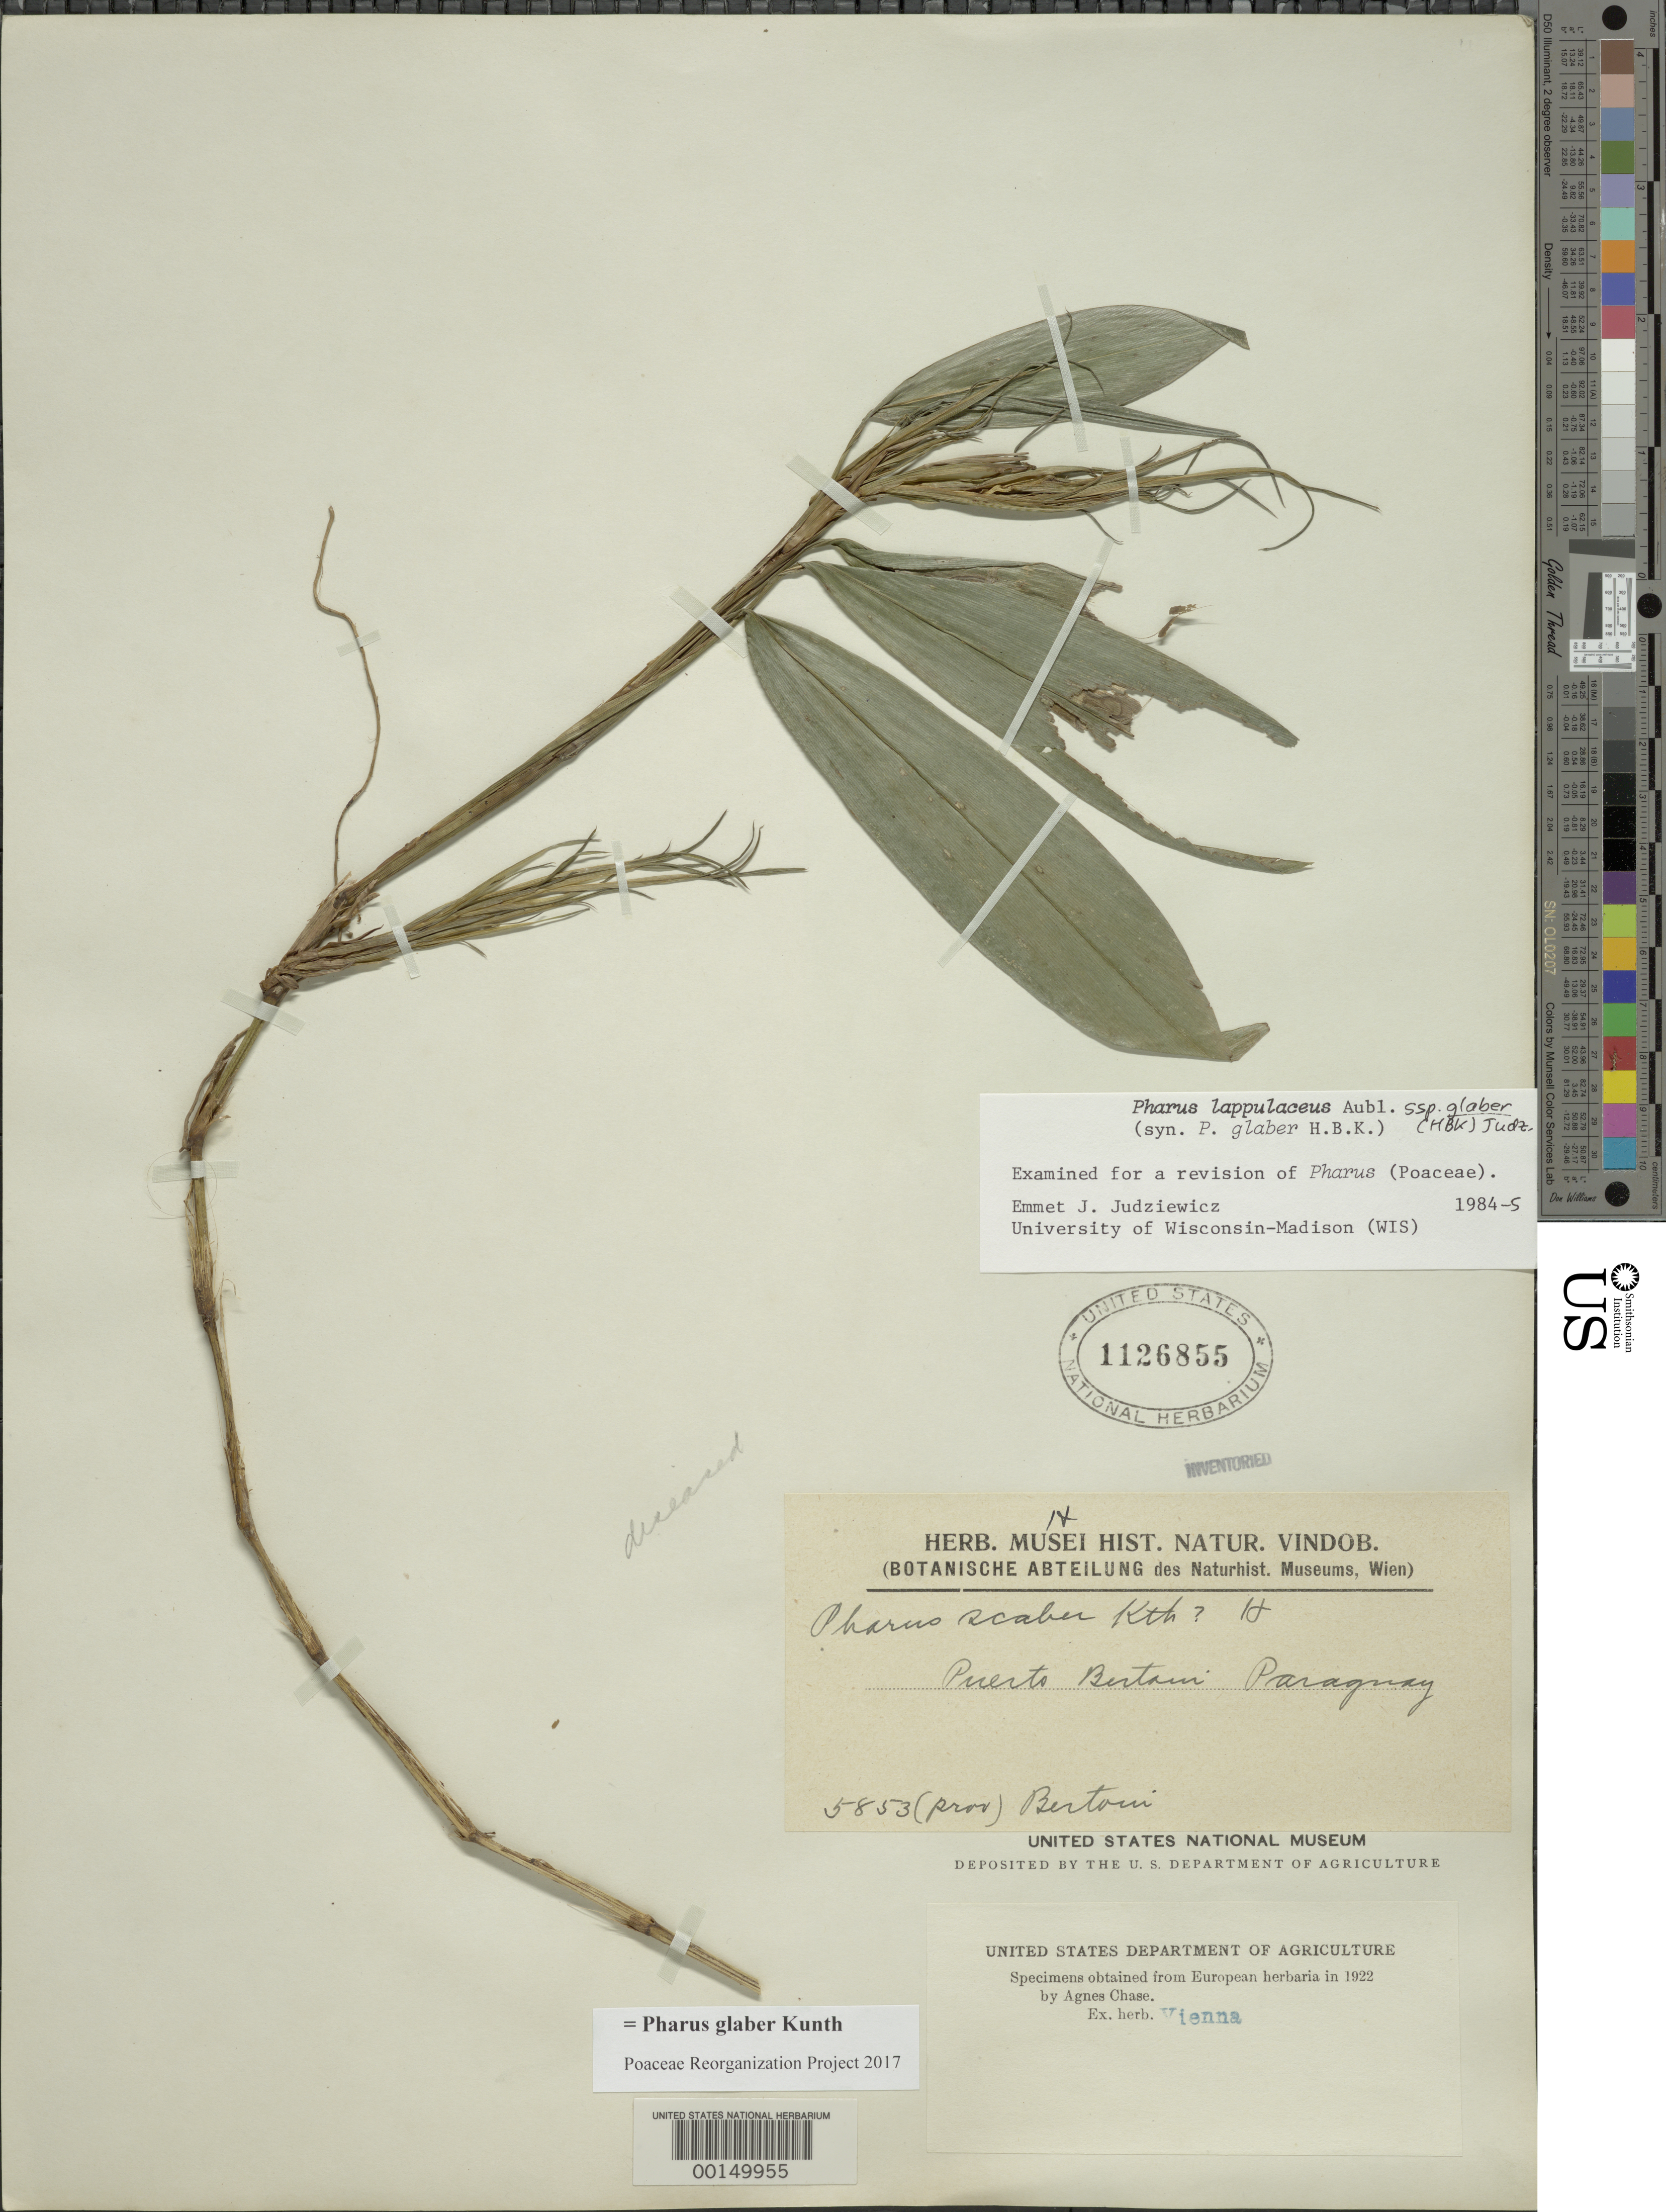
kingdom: Plantae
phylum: Tracheophyta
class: Liliopsida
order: Poales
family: Poaceae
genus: Pharus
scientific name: Pharus glaber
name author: Kunth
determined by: Poaceae Reorganization Project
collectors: H. Bertoni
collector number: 5853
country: Paraguay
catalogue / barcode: US 1126855